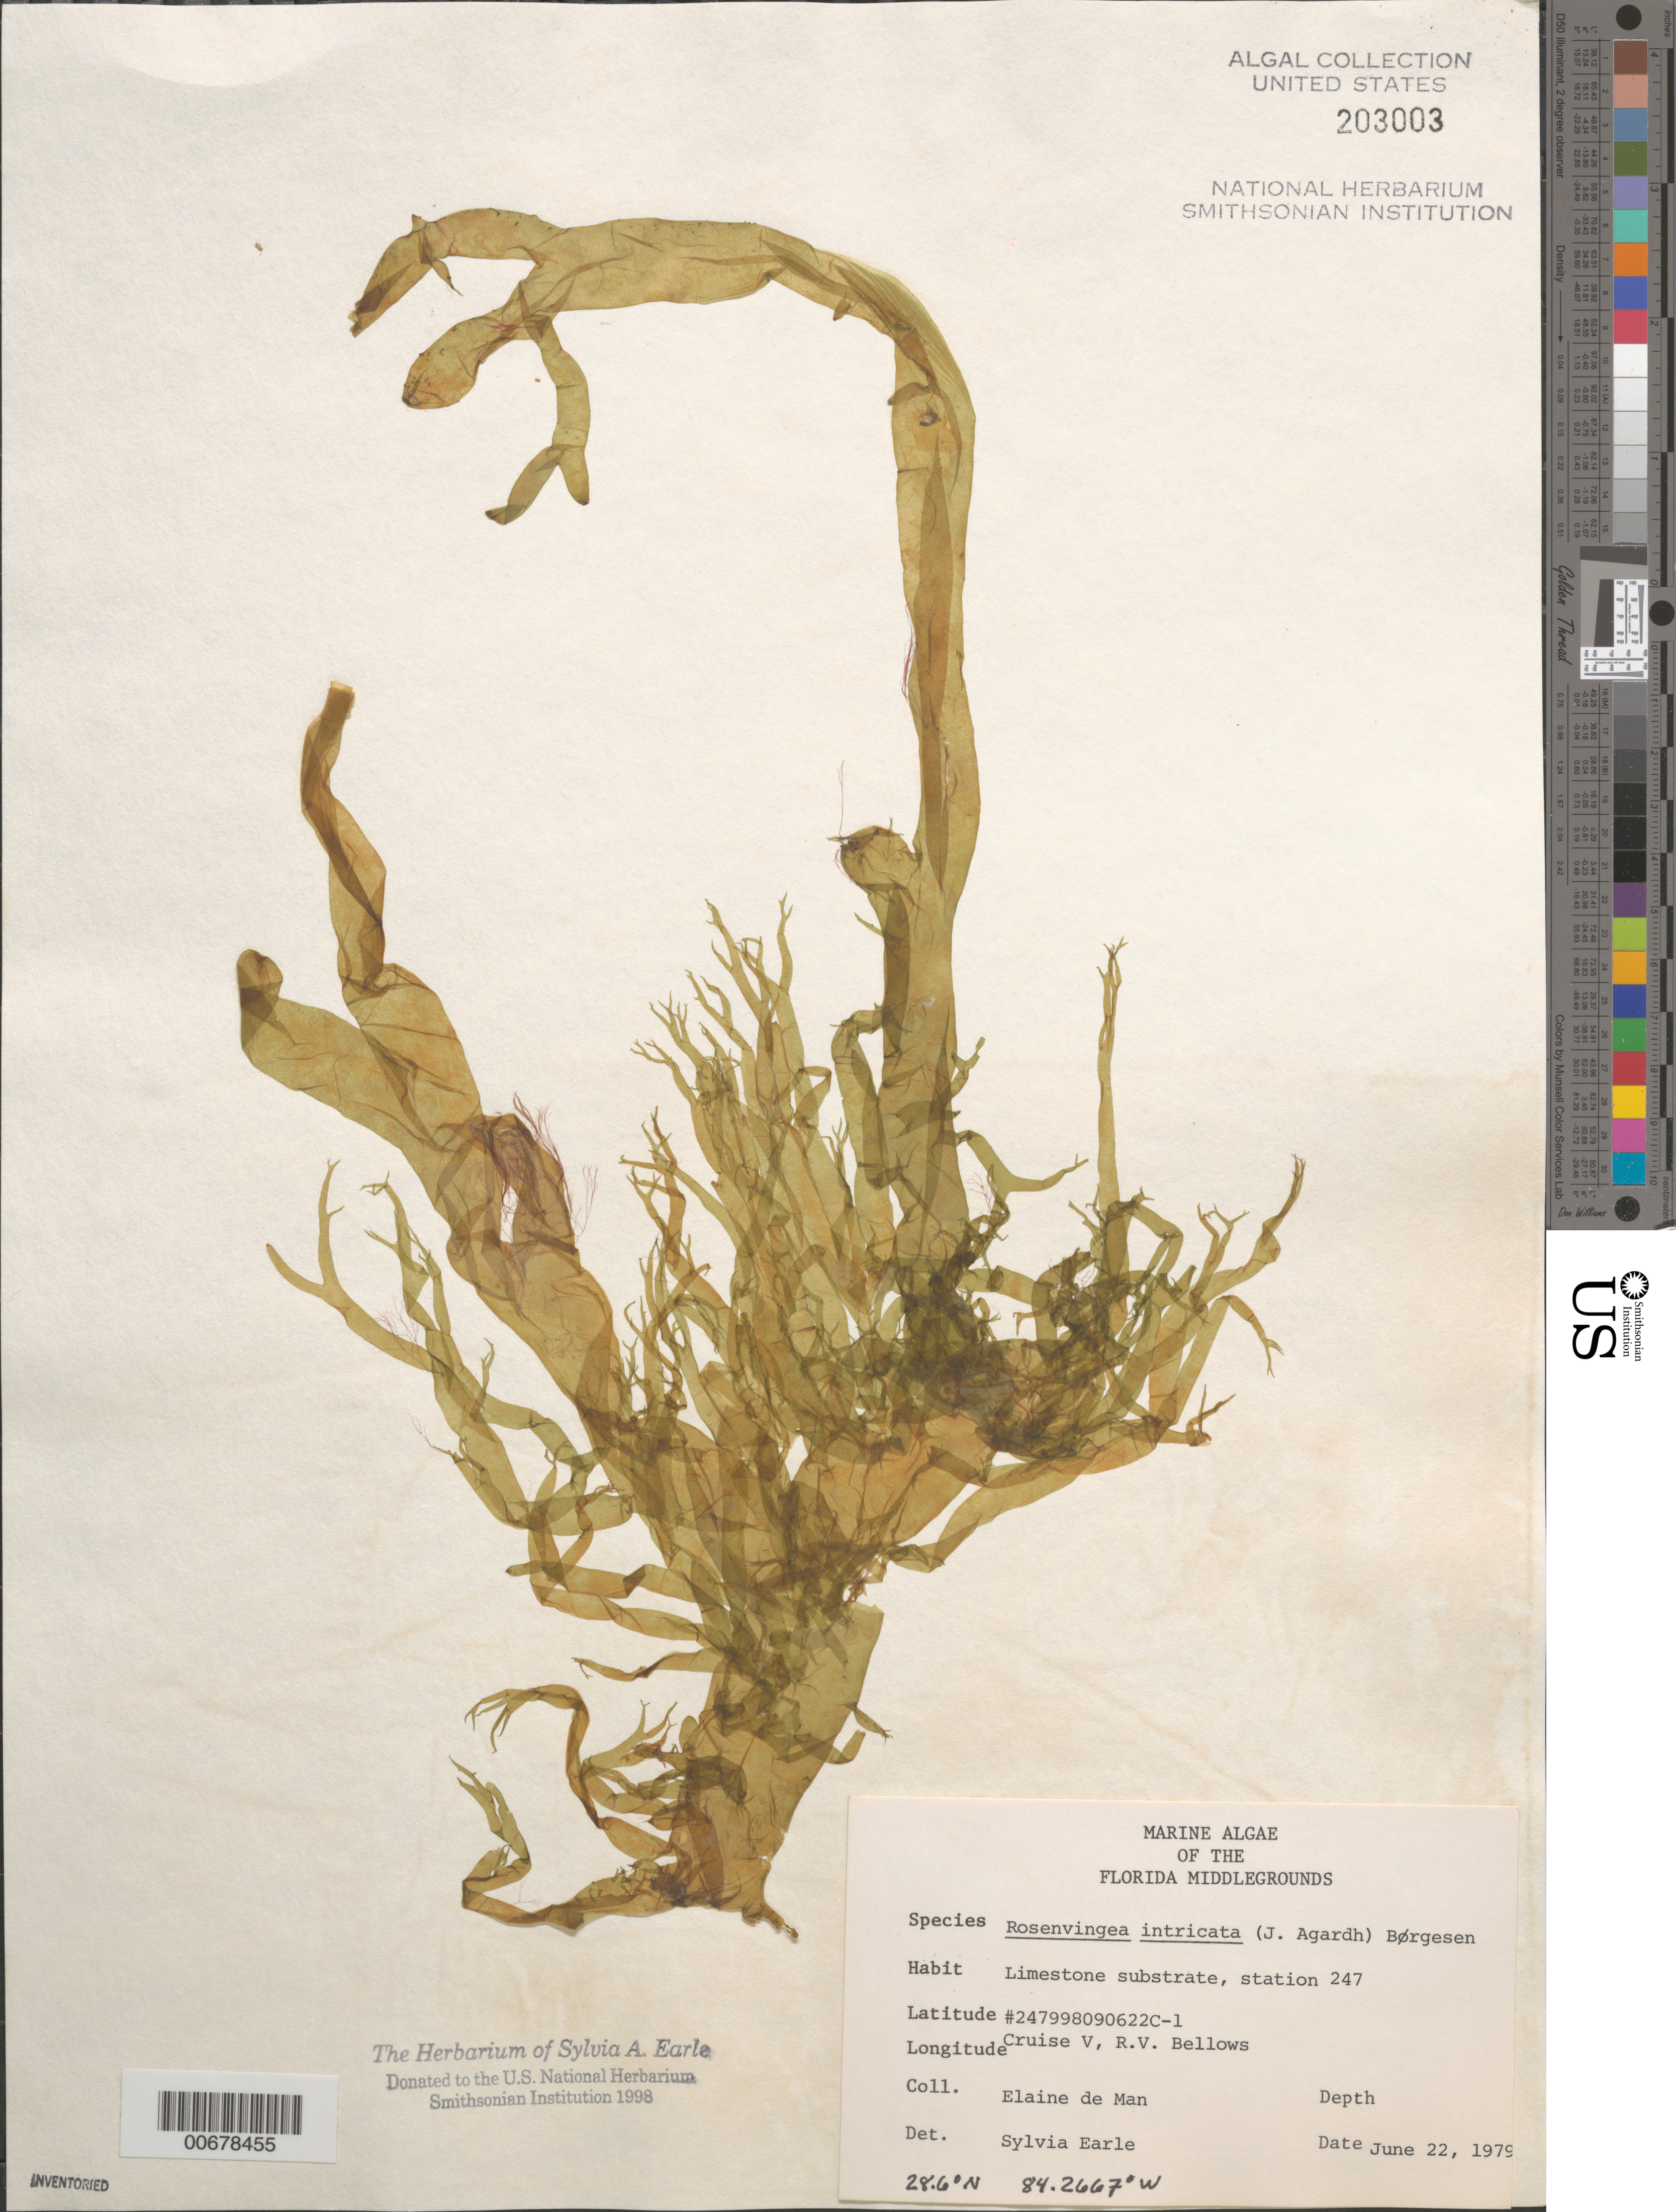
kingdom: Chromista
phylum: Ochrophyta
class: Phaeophyceae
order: Scytosiphonales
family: Scytosiphonaceae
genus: Rosenvingea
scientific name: Rosenvingea endiviifolia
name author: (Martius) M.J. Wynne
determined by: Algae name updating Project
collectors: E. de Man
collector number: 247998090622c-1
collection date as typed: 22 Jun 1979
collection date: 1979-06-22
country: United States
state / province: Florida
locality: Florida Middle Grounds, Gulf of Mexico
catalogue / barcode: US 203003